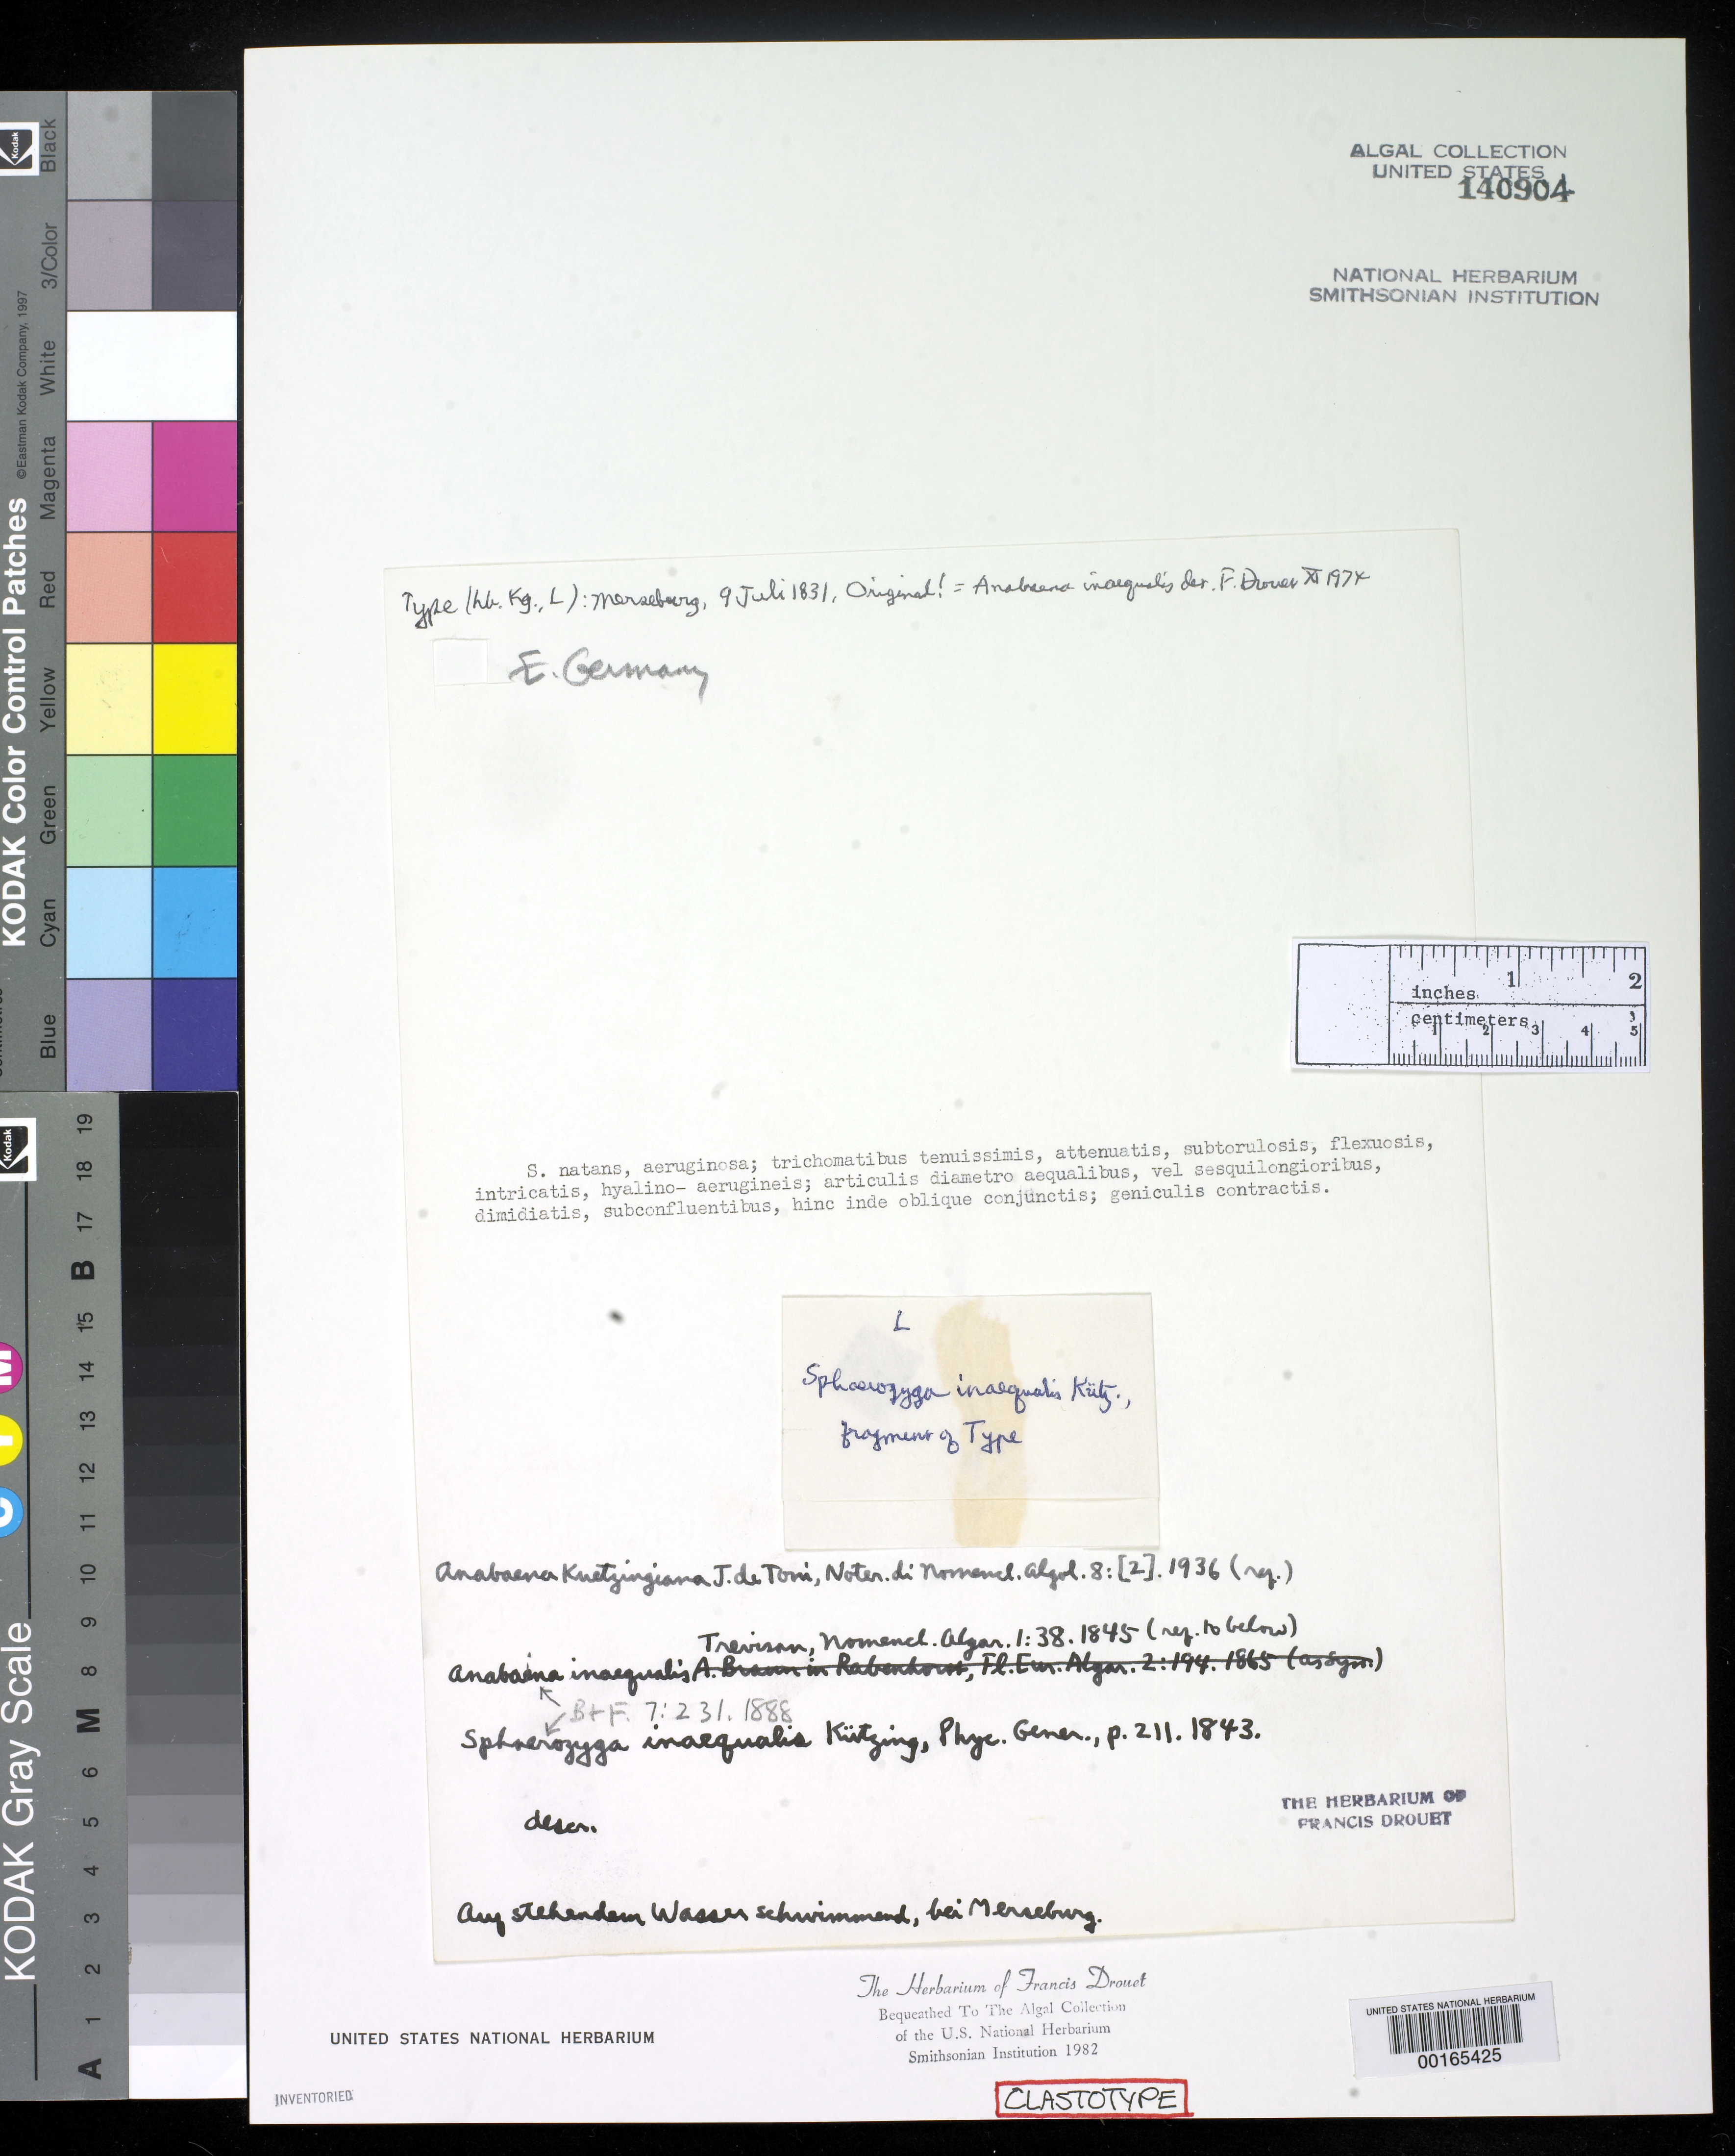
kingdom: Bacteria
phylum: Cyanobacteria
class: Cyanobacteriia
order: Cyanobacteriales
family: Nostocaceae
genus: Sphaerozyga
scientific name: Sphaerozyga inaequalis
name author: Kütz.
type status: Clastotype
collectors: Kuetzing, F.T. (herbarium)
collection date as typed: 09 Jul 1831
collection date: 1831-07-09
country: Germany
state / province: Sachsen-Anhalt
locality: Halle District. Merseburg.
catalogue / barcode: US 140904